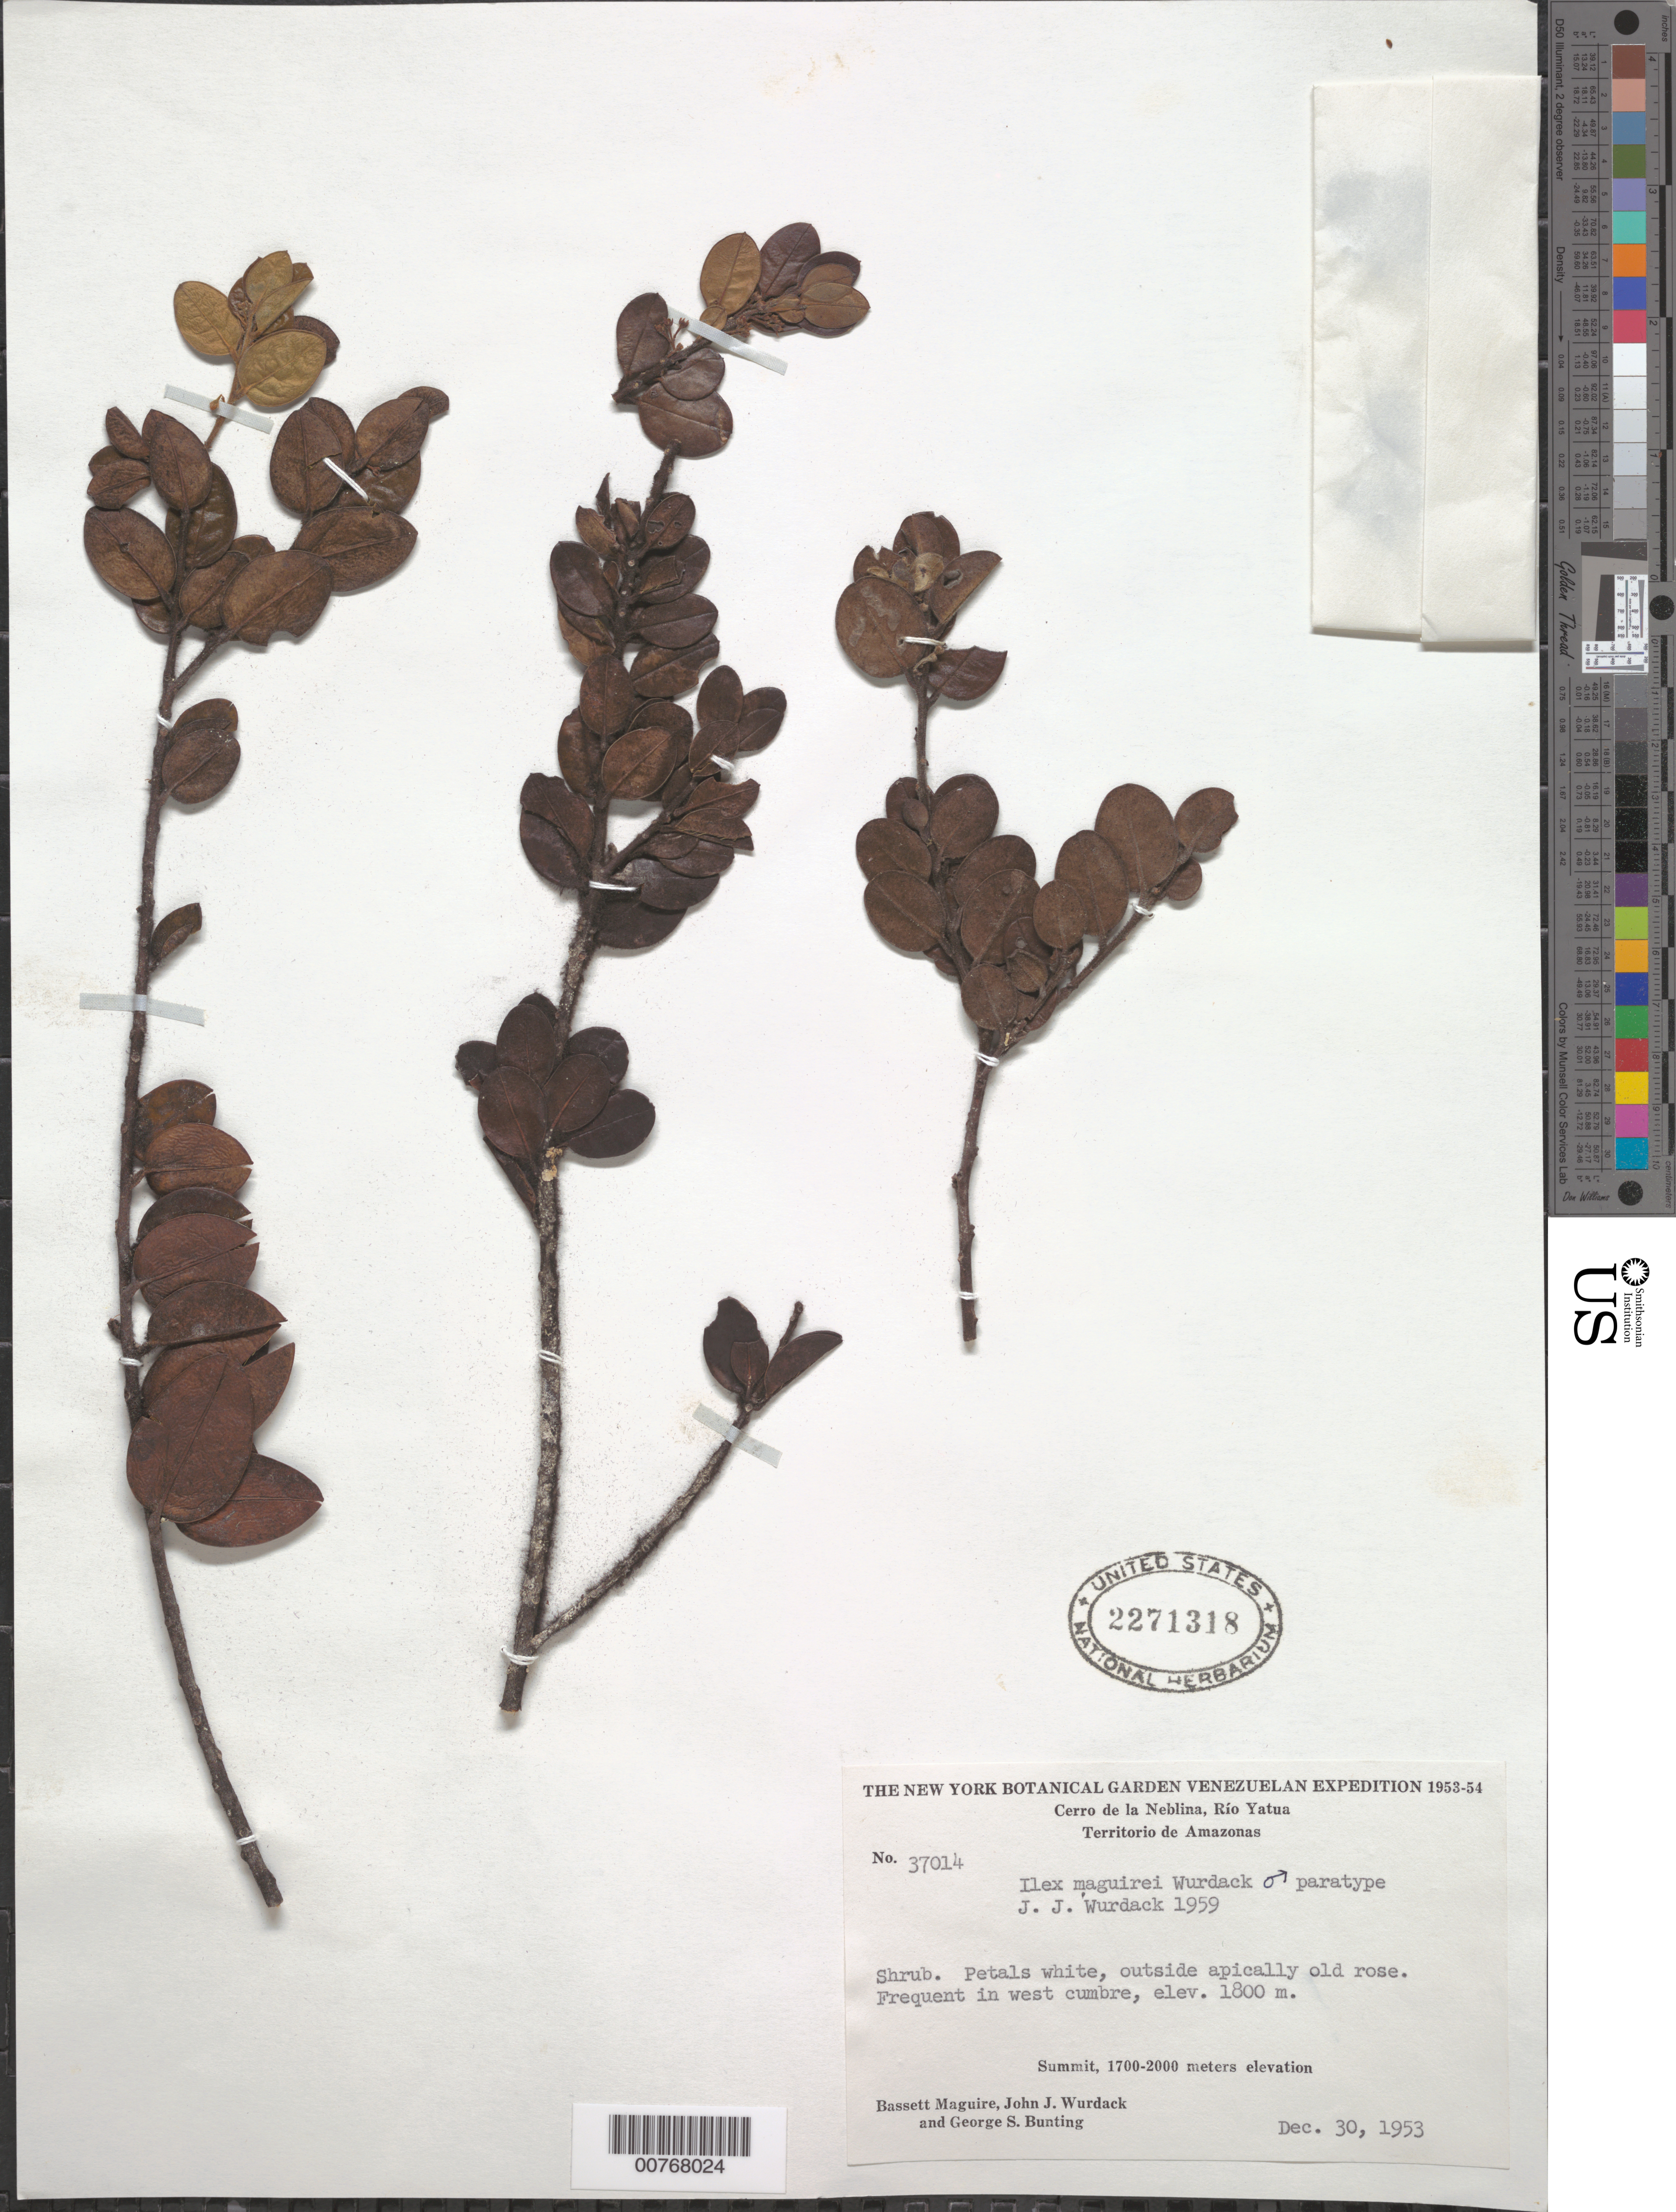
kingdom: Plantae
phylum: Tracheophyta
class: Magnoliopsida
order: Aquifoliales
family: Aquifoliaceae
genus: Ilex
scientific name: Ilex maguirei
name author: Wurdack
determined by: Wurdack, John J., (US), US (UNITED STATES)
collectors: B. Maguire, J. J. Wurdack & G. S. Bunting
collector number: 37014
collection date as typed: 30-Dec-53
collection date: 1953-12-30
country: Venezuela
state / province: Amazonas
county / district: Río Negro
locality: Cerro de la Neblina, Río Yatua, W summit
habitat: West cumbre (western summit)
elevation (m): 1800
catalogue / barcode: US 2271318